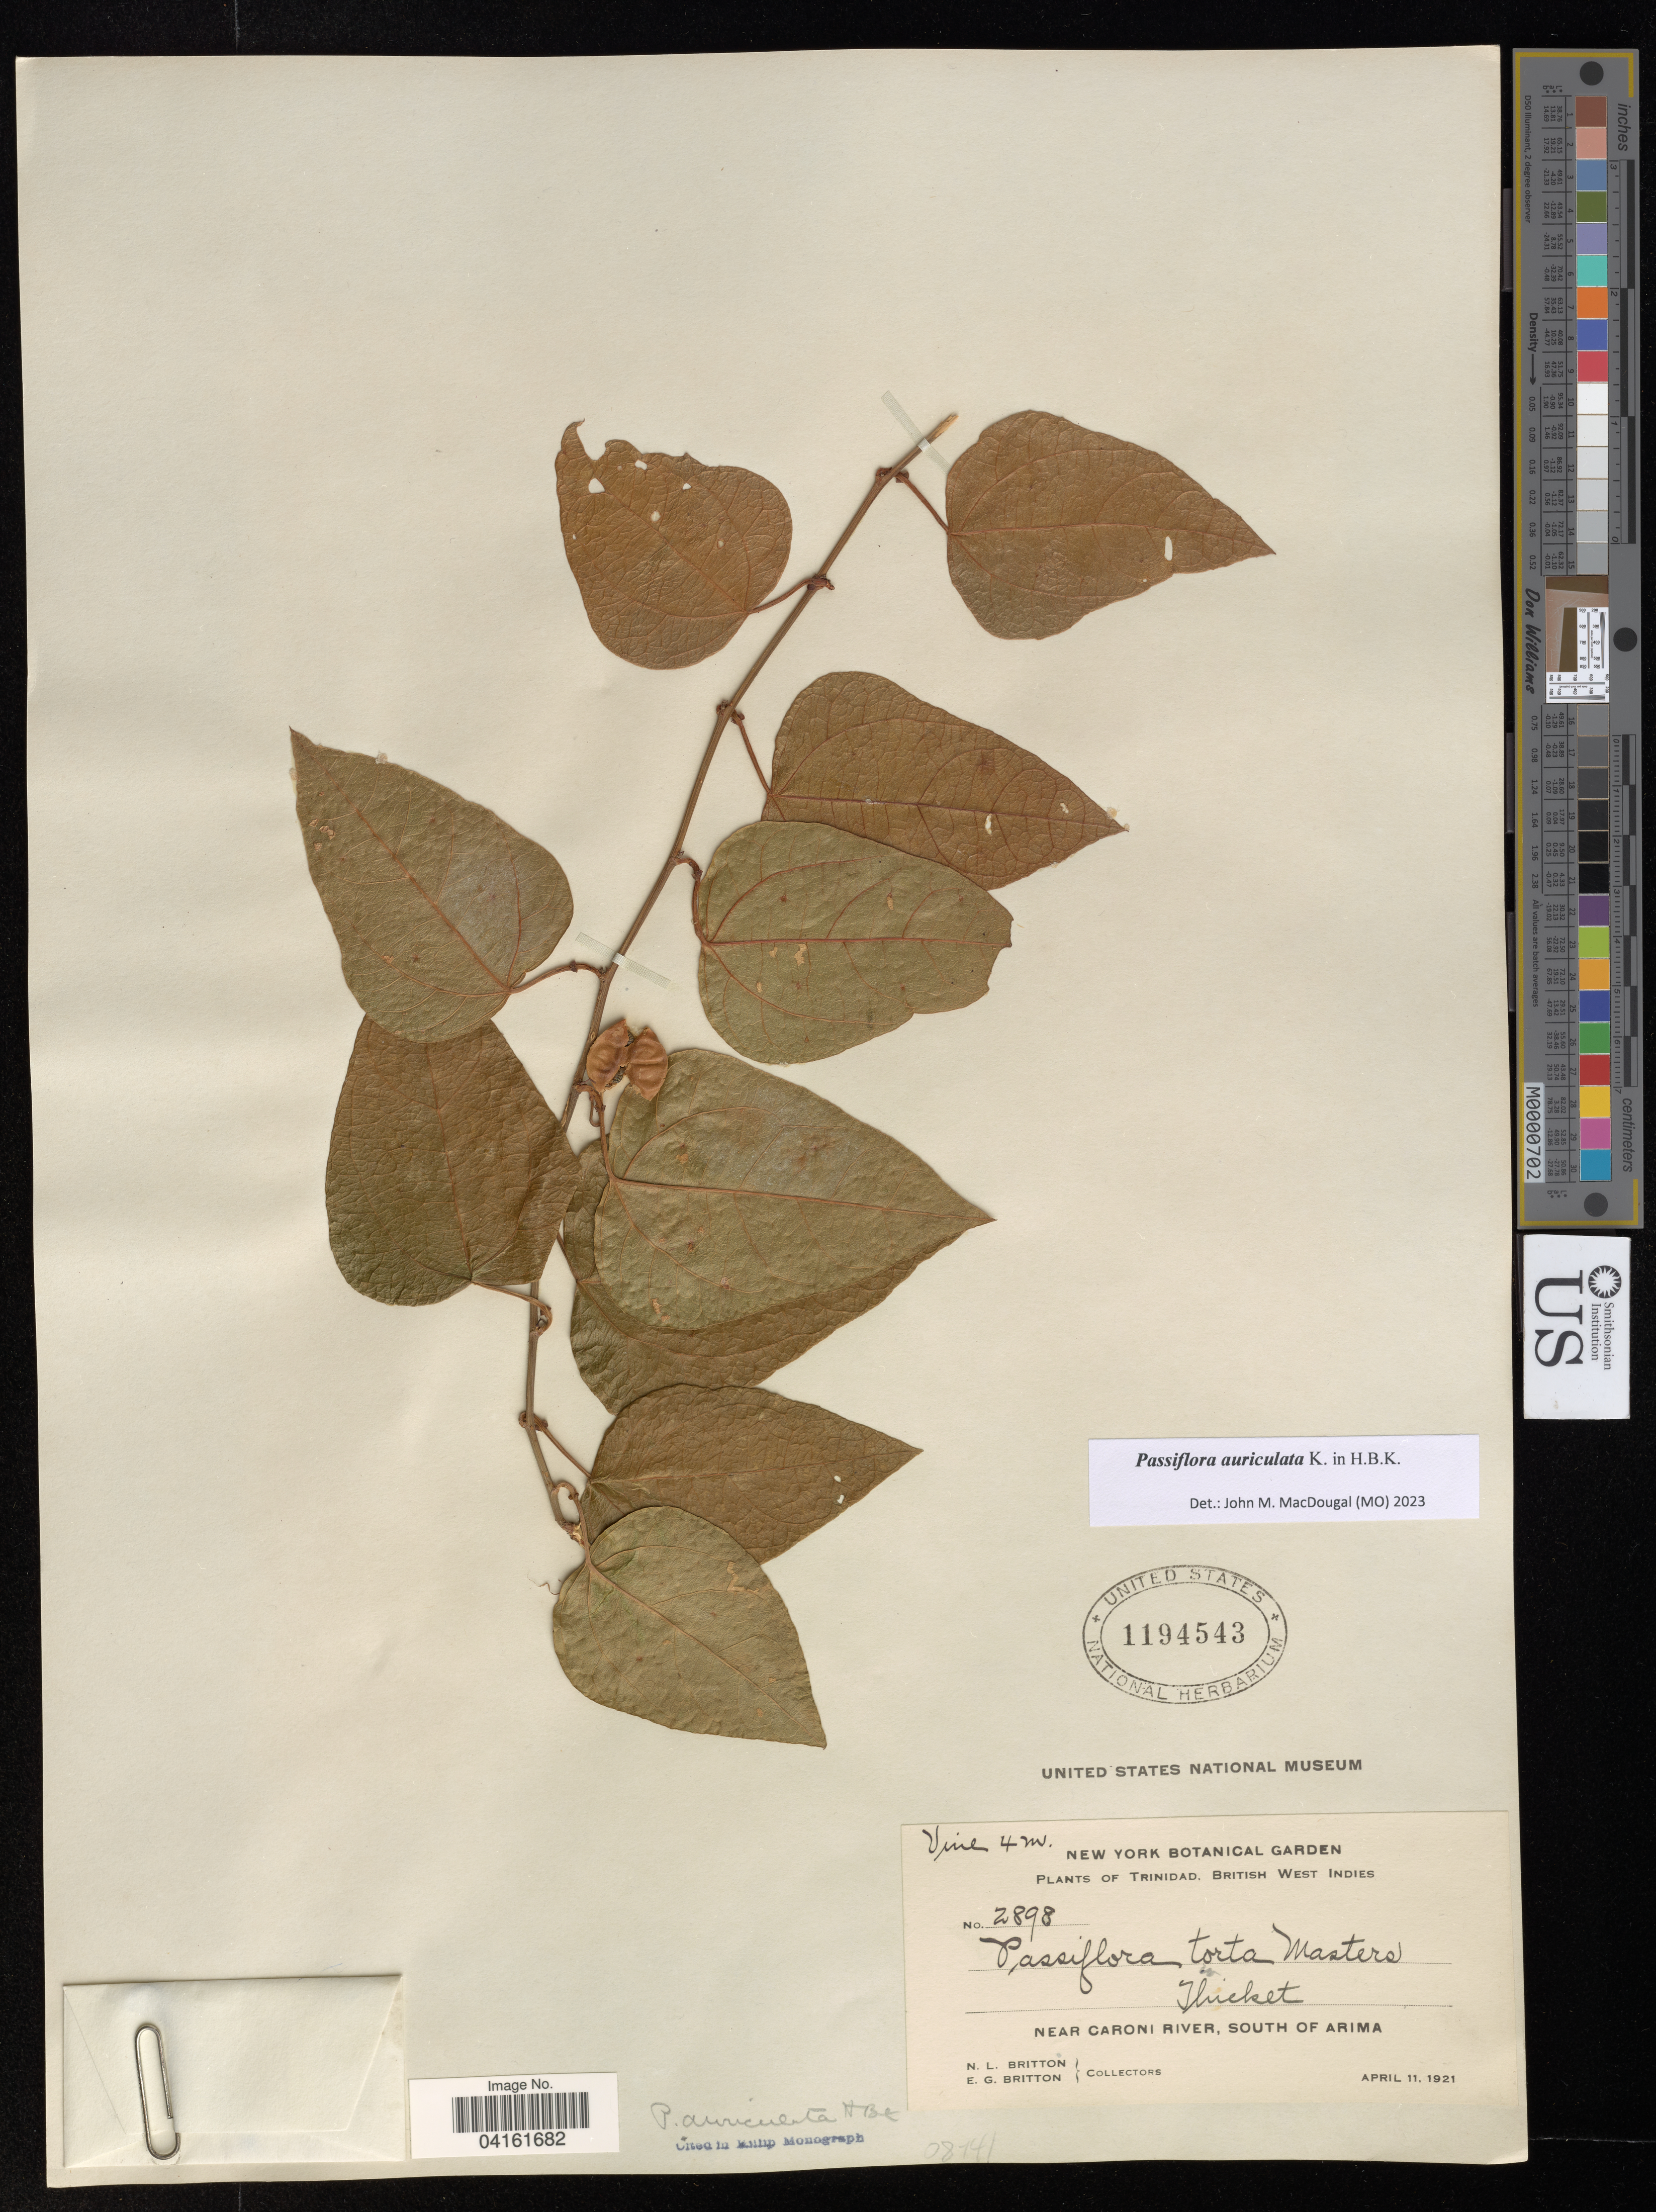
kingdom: Plantae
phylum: Tracheophyta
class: Magnoliopsida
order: Malpighiales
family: Passifloraceae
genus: Passiflora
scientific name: Passiflora auriculata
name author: Kunth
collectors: N. Britton & E. G. Britton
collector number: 2898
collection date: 1921-04-11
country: Trinidad and Tobago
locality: Trinidad, British West Indies. Near Caroni River, South of Arima.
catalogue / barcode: US 1194543